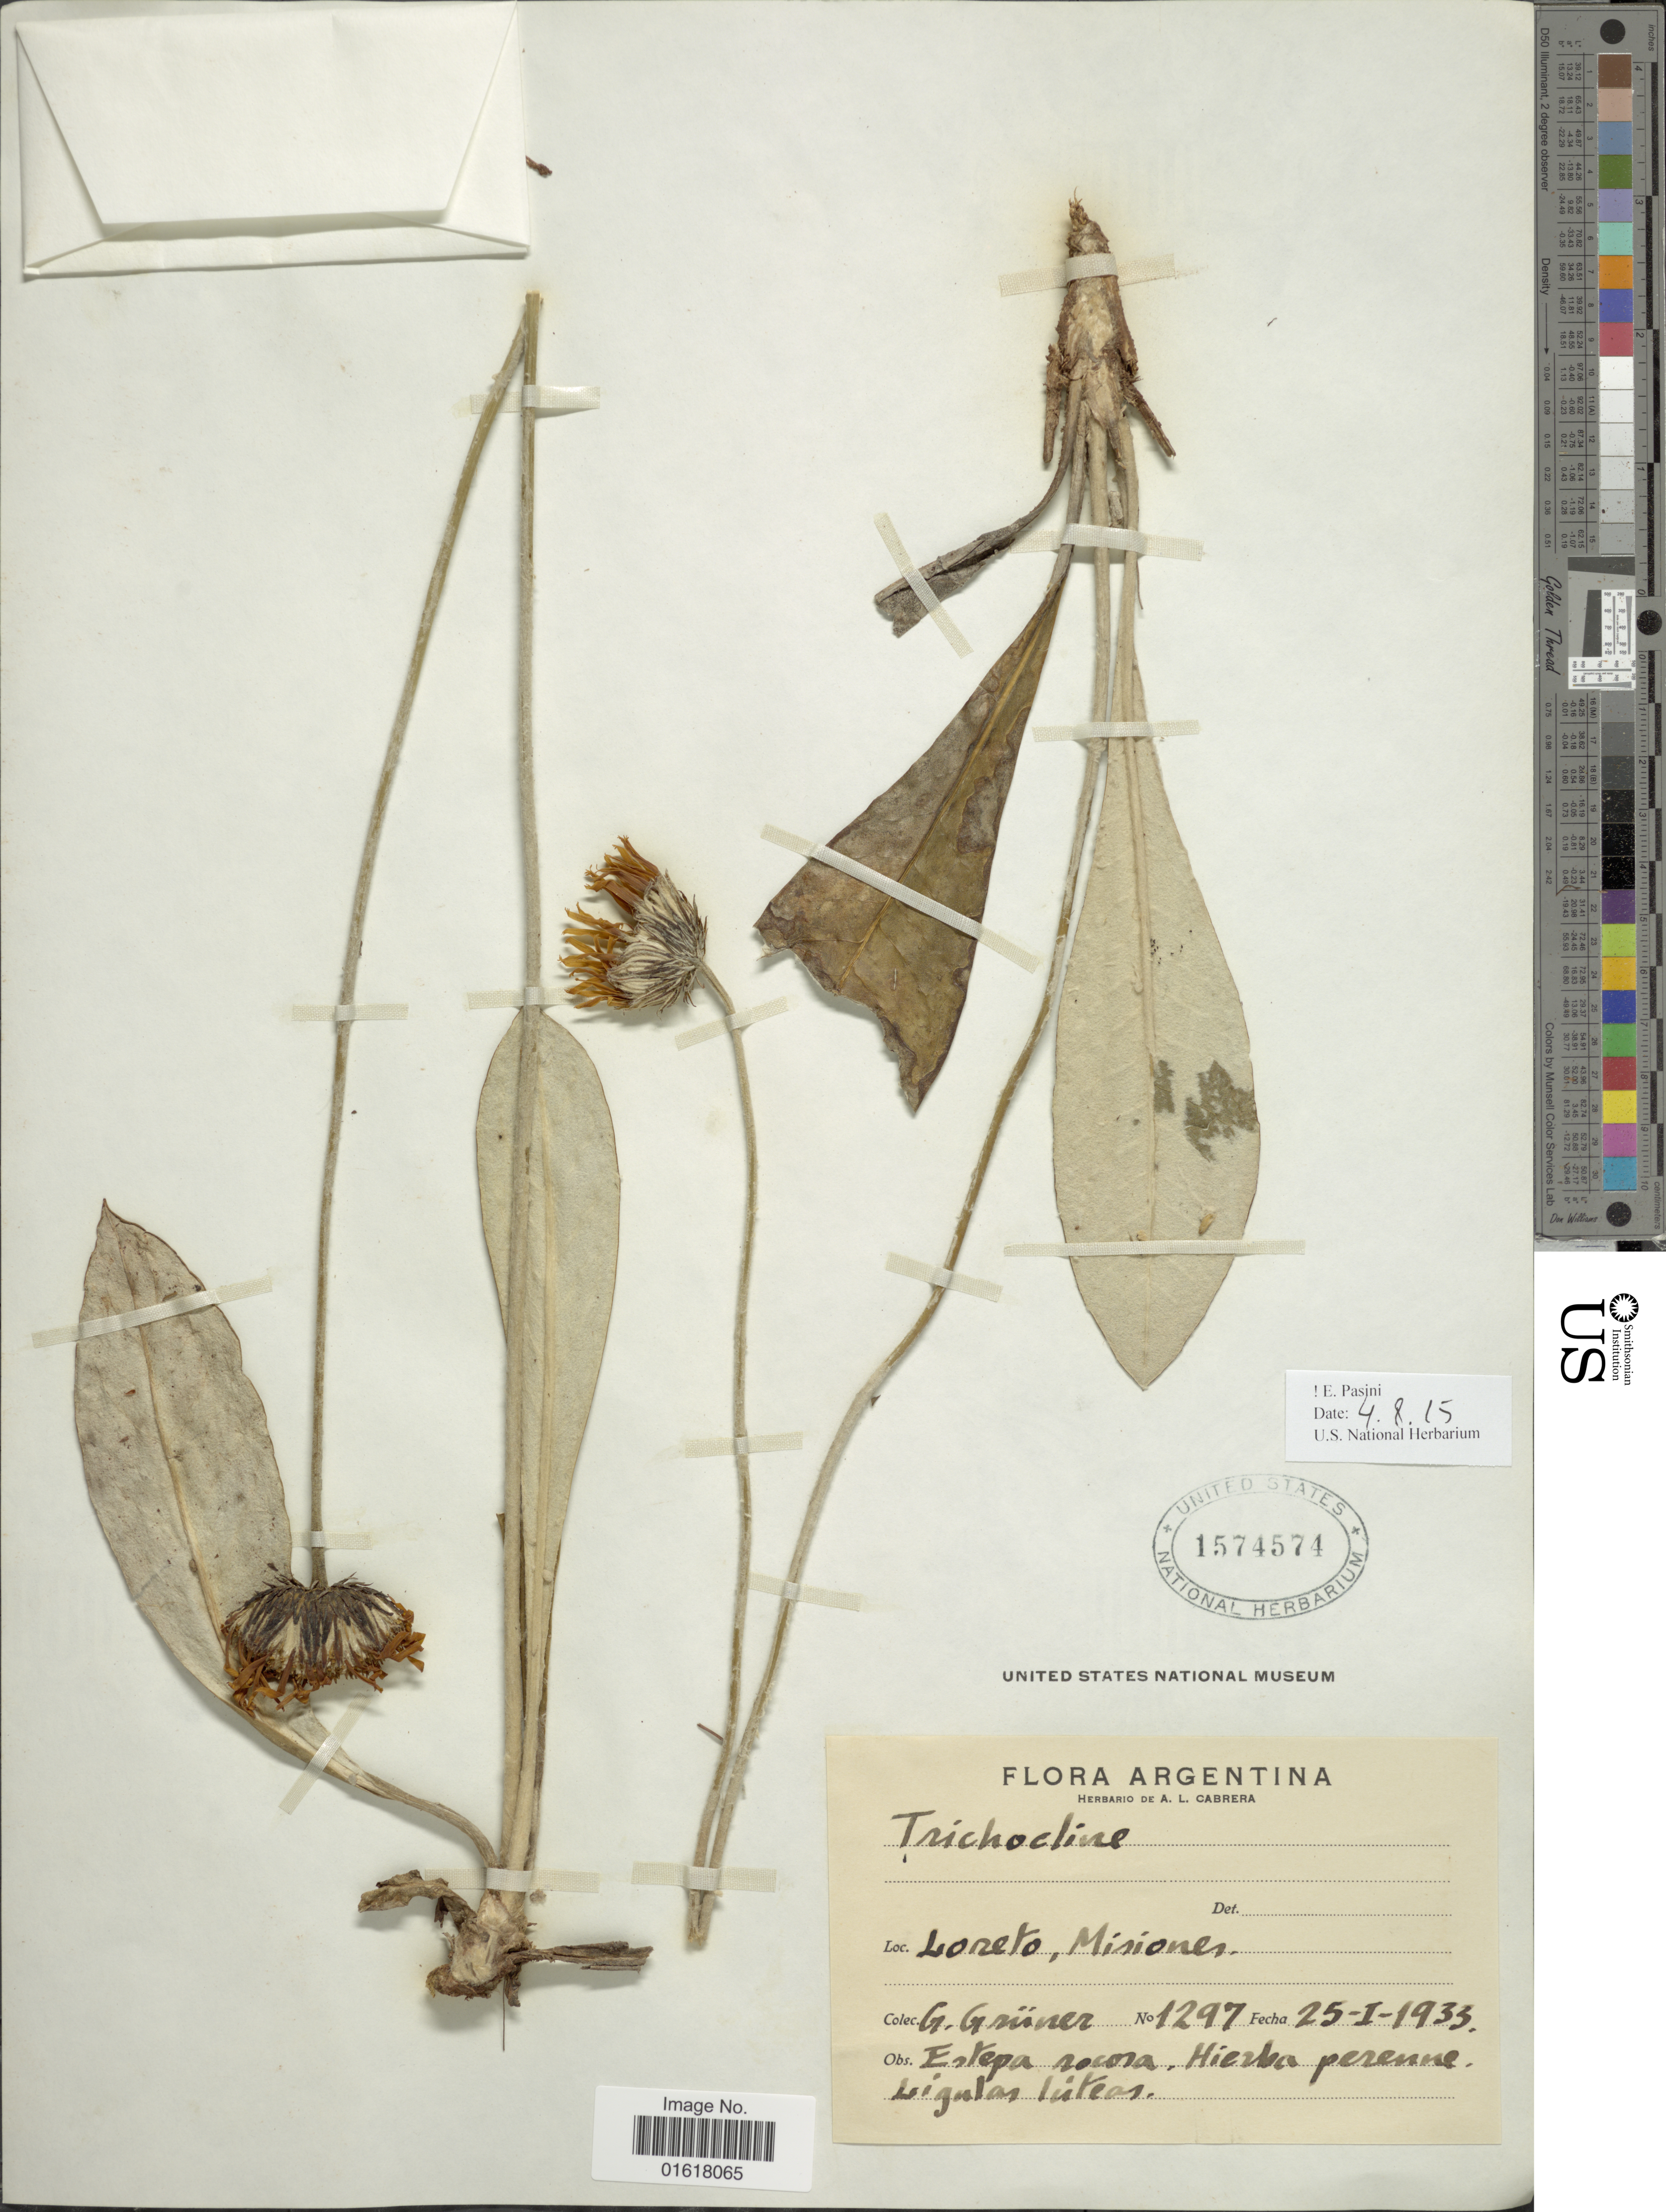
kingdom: Plantae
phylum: Tracheophyta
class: Magnoliopsida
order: Asterales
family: Asteraceae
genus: Trichocline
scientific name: Trichocline speciosa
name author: Less.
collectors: G. Grüner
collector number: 1297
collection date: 1933-01-25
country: Argentina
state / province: Misiones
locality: Loreto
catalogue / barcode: US 1574574